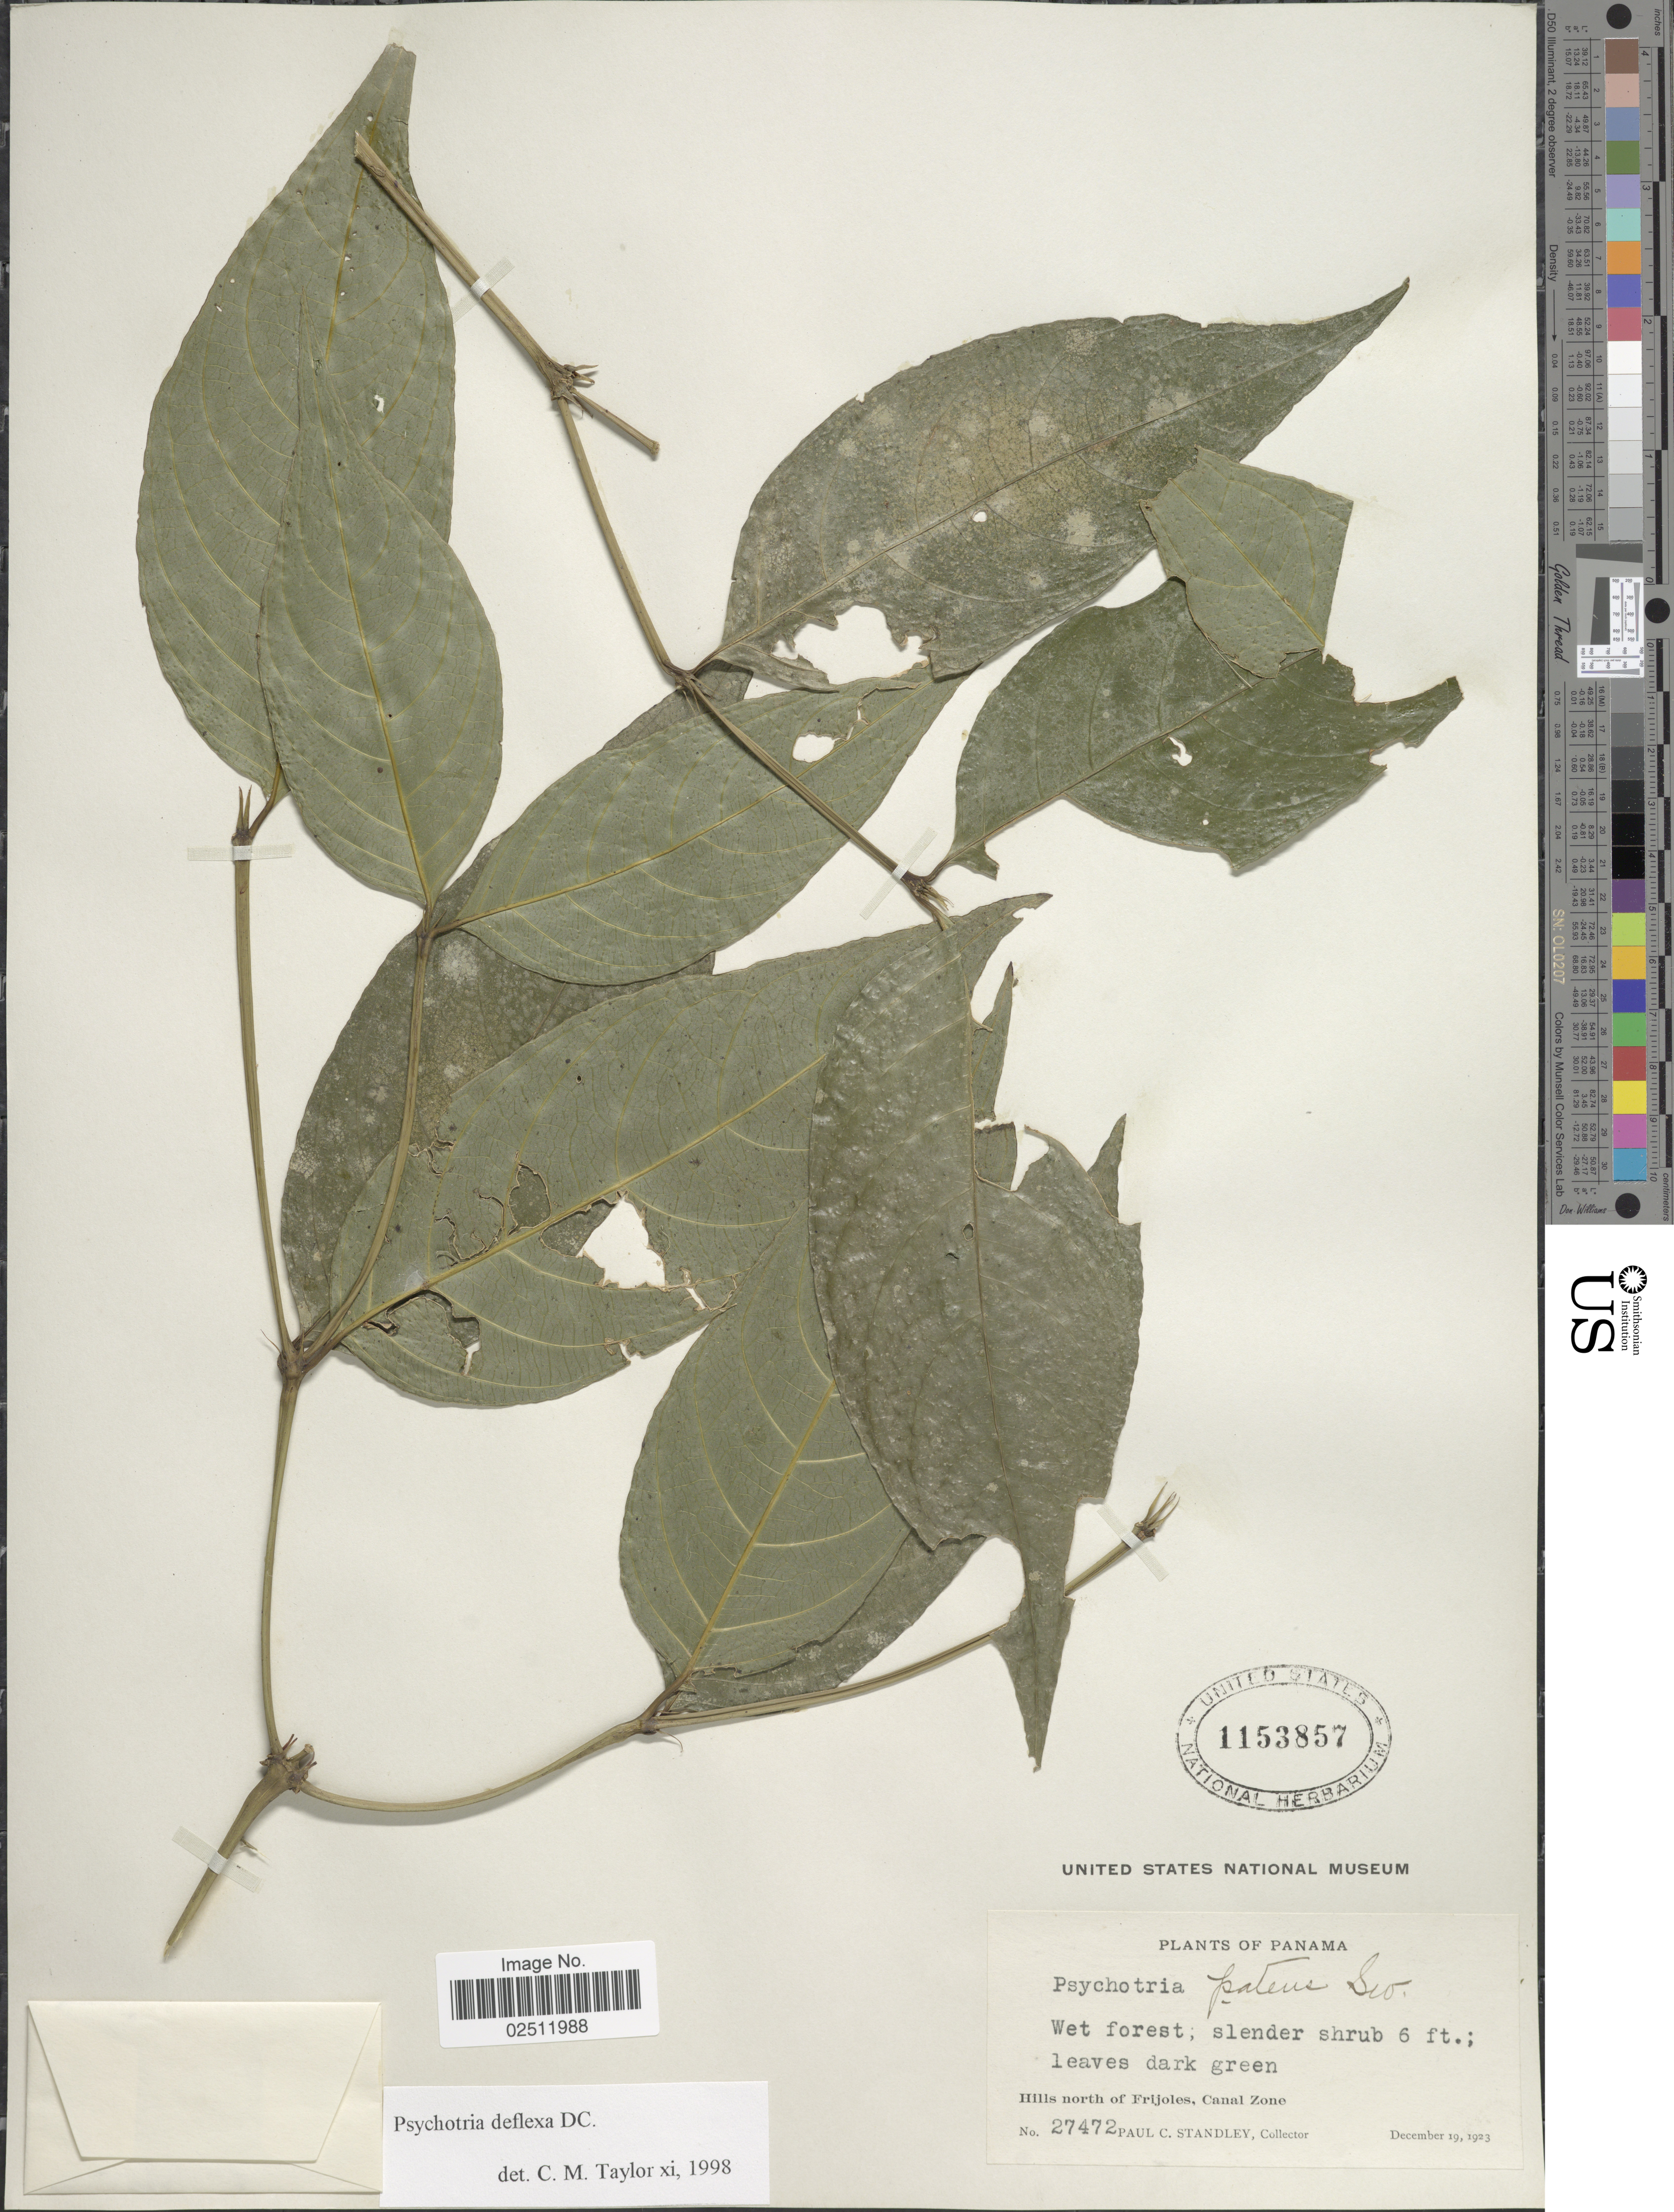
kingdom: Plantae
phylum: Tracheophyta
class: Magnoliopsida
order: Gentianales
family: Rubiaceae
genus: Psychotria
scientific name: Psychotria deflexa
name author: DC.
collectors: P. C. Standley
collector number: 27472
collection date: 1923-12-19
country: Panama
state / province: Colón / Panamá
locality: Wet forest, Hills north of Frijoles, Canal Zone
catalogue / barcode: US 1153857